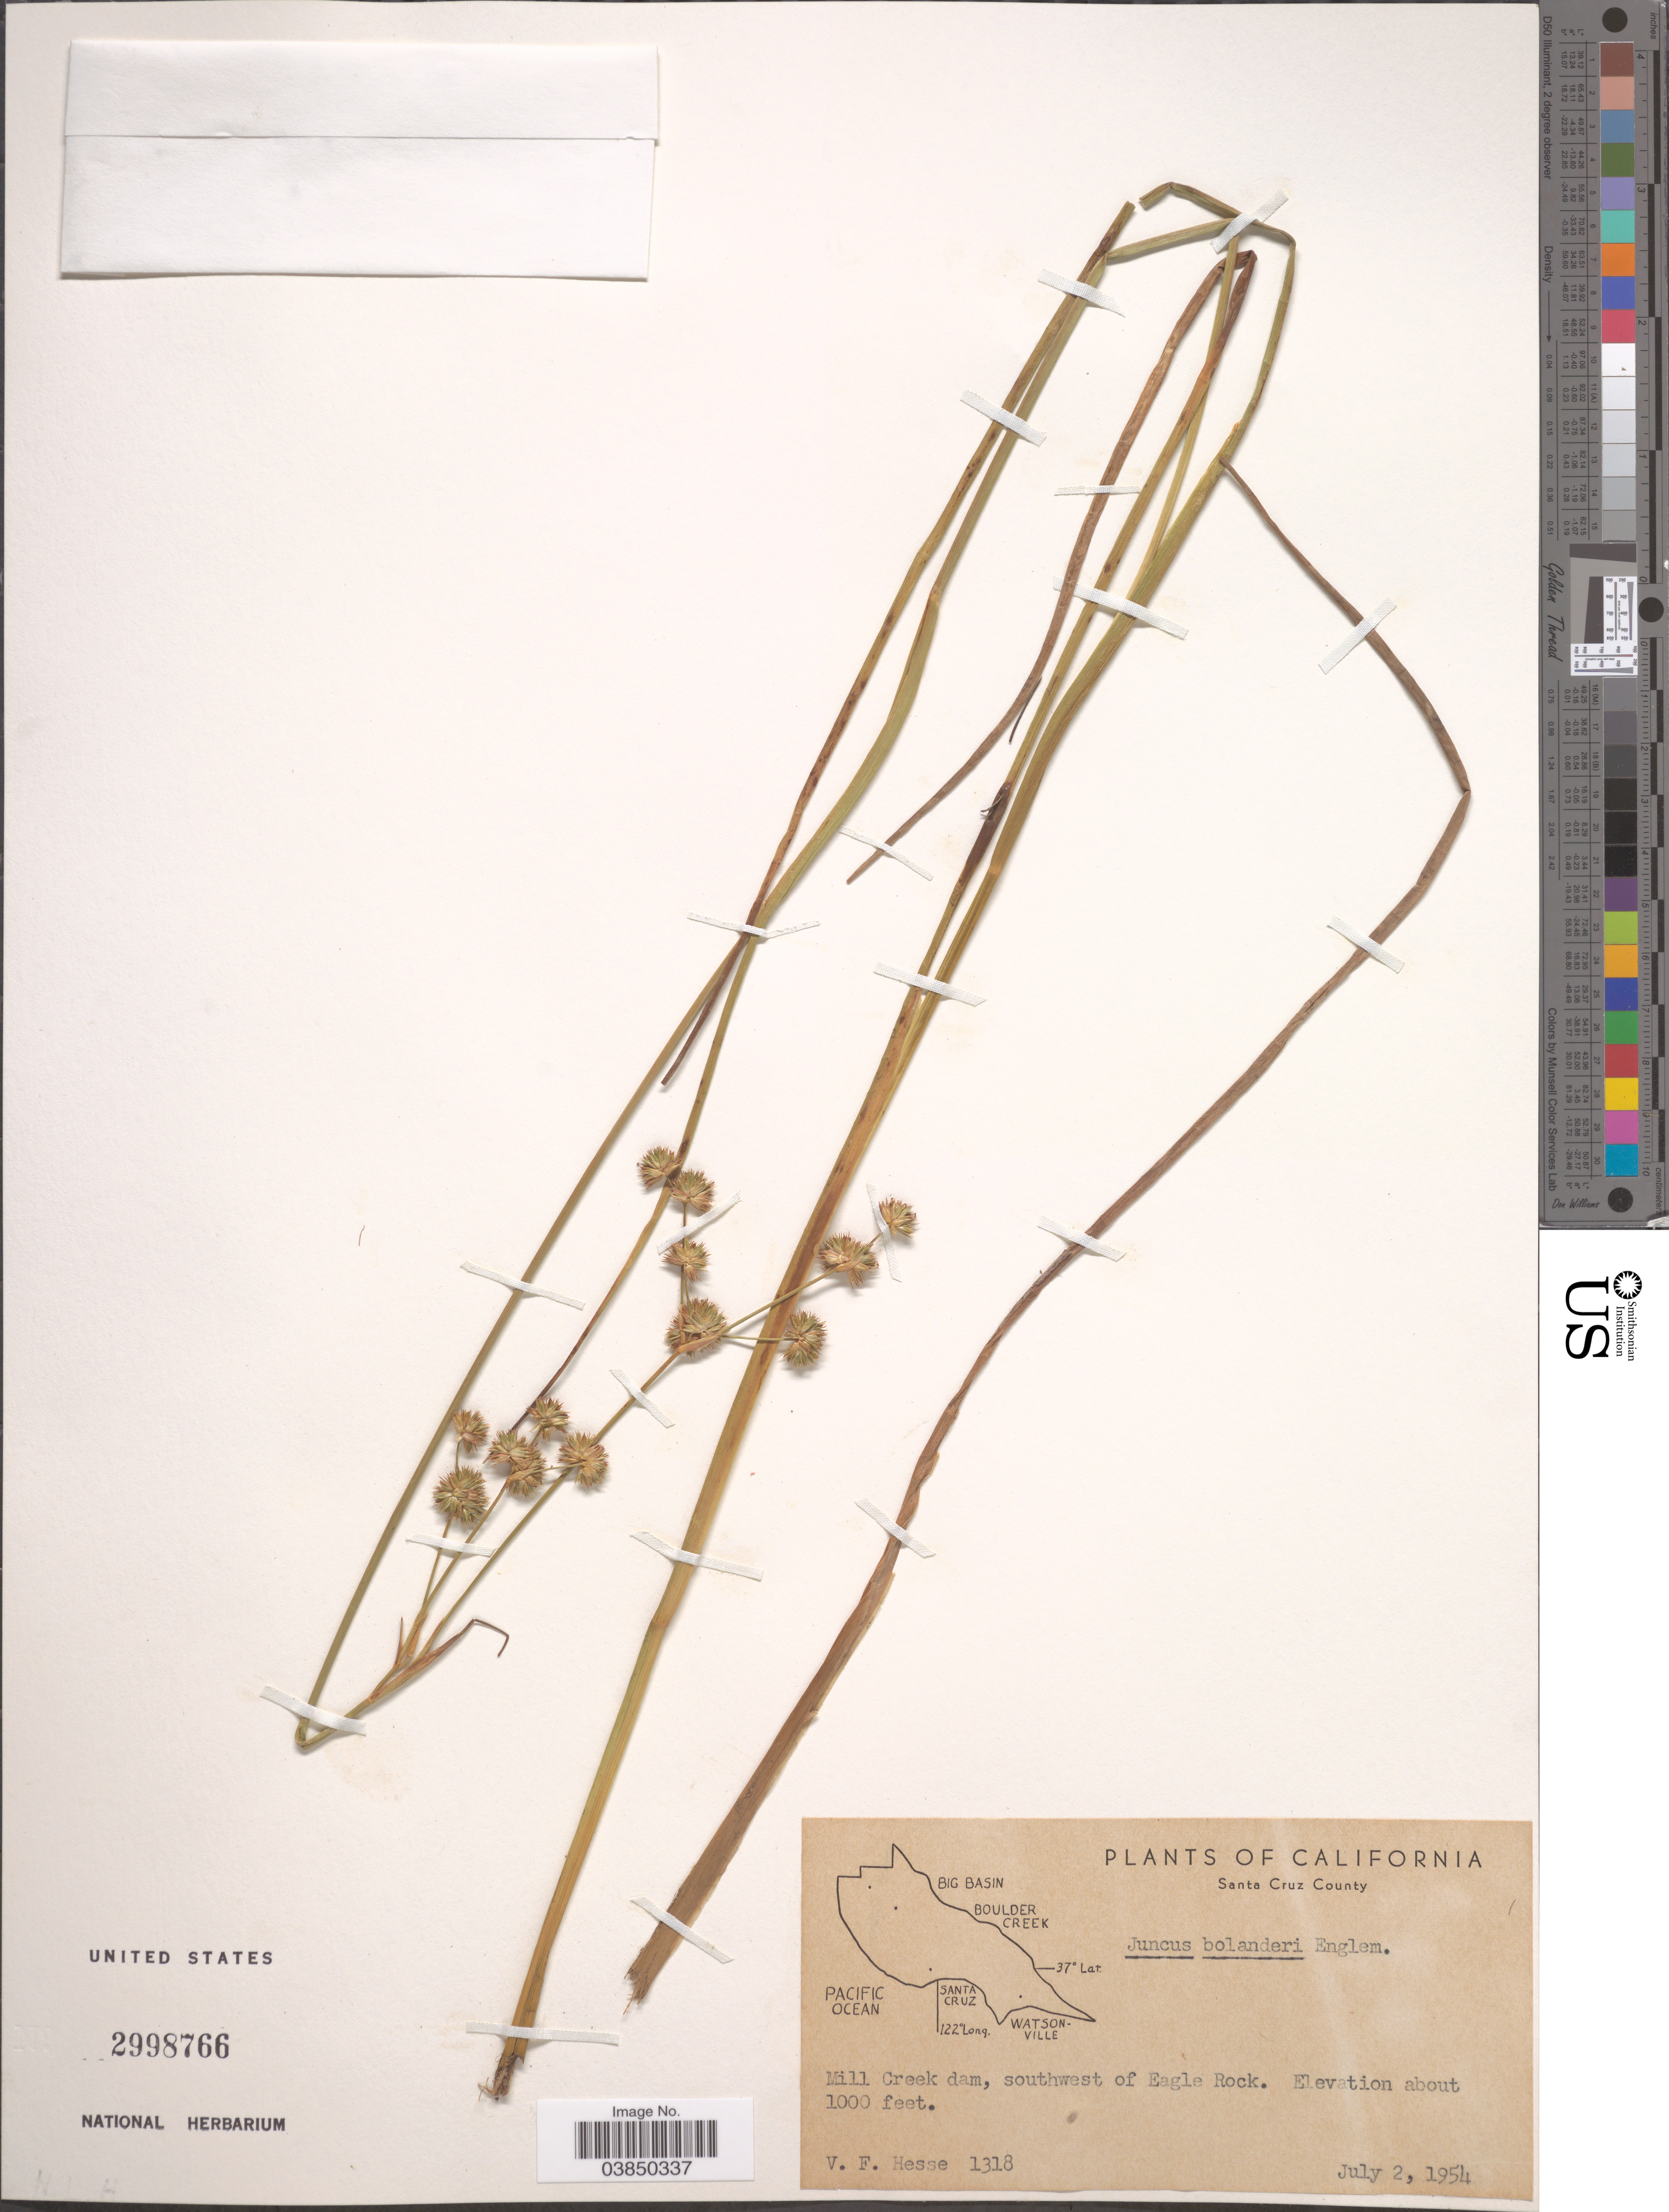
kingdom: Plantae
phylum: Tracheophyta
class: Liliopsida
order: Poales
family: Juncaceae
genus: Juncus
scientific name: Juncus bolanderi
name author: Engelm.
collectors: V. Hesse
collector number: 1318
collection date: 1954-07-02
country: United States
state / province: California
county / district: Santa Cruz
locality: Santa Cruz County. Mill Creek dam, southwest of Eagle Rock.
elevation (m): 305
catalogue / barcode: US 2998766